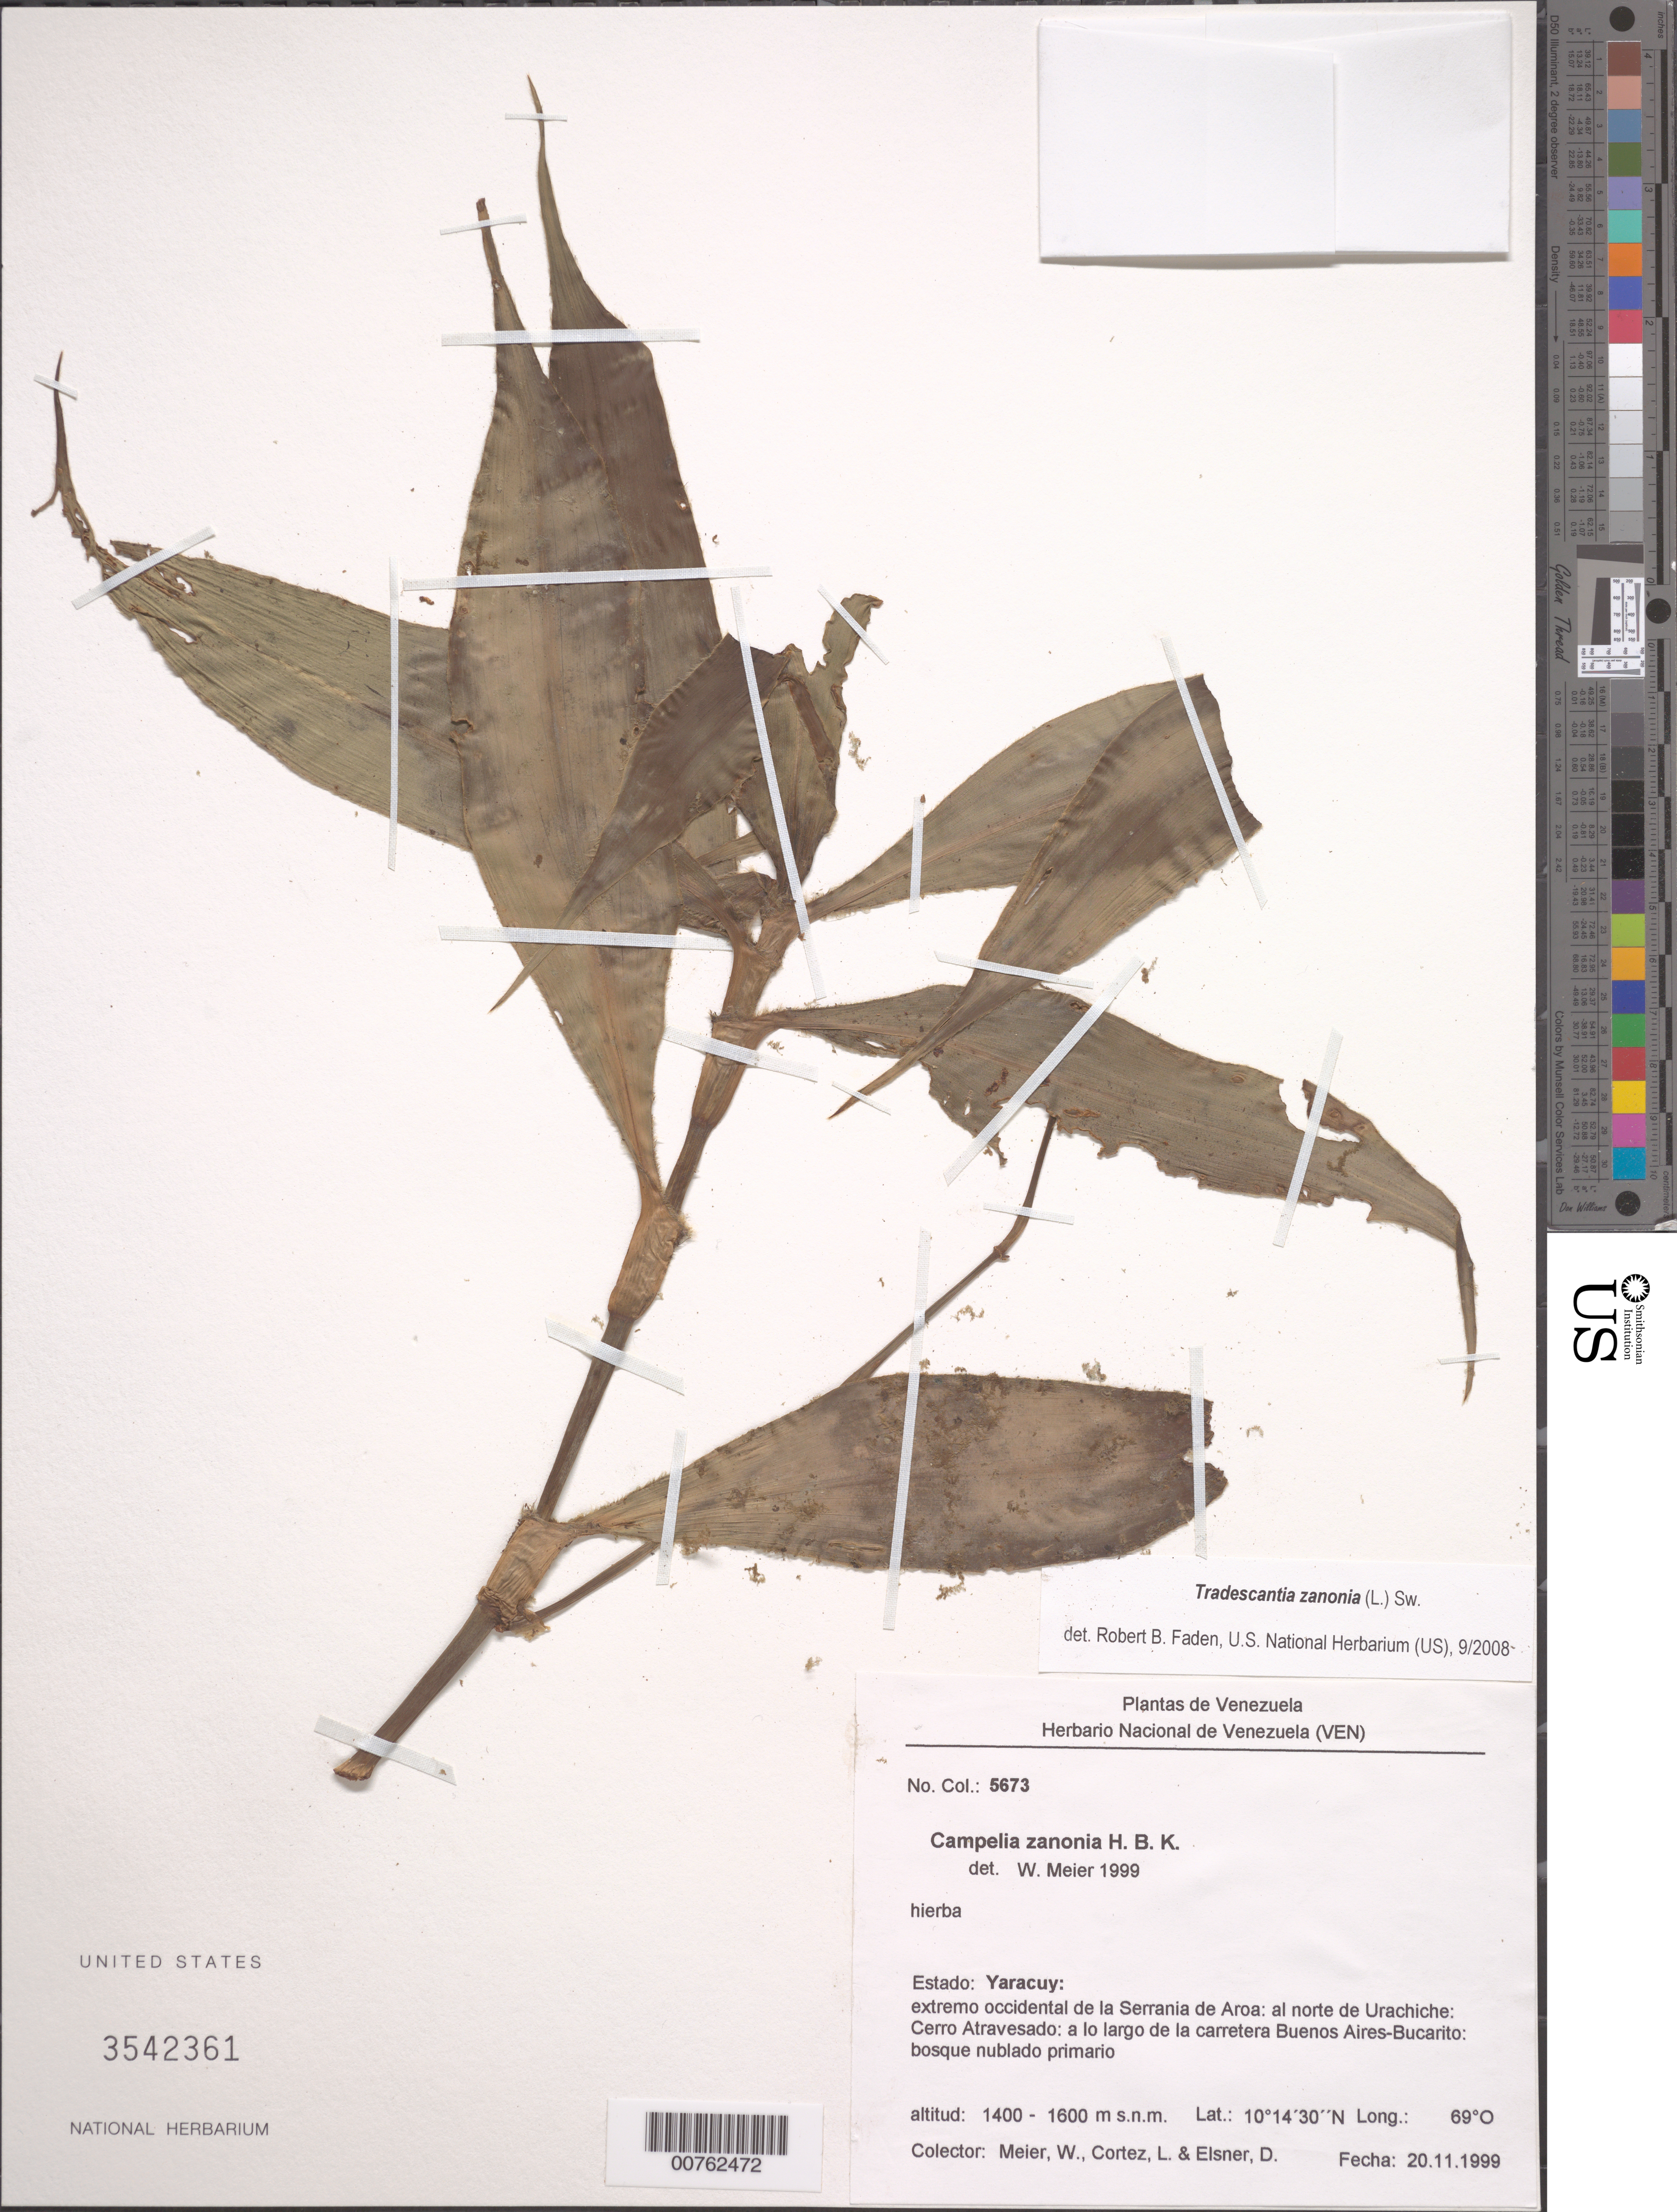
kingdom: Plantae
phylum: Tracheophyta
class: Liliopsida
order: Commelinales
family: Commelinaceae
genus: Tradescantia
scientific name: Tradescantia zanonia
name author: (L.) Sw.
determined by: Faden, Robert B., (US), Smithsonian Institution - National Museum of Natural History (UNITED STATES)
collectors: W. Meier, L. Cortéz & D. Elsner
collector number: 5673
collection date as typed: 20 Nov 1999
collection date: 1999-11-20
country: Venezuela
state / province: Yaracuy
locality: extremo occidental de la Serrania de Aroa: al norte de Urachiche: Cerro Atravesado: a lo largo de la carretera Buenos Aires-Bucarito: bosque nublado primario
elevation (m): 1400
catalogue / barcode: US 3542361